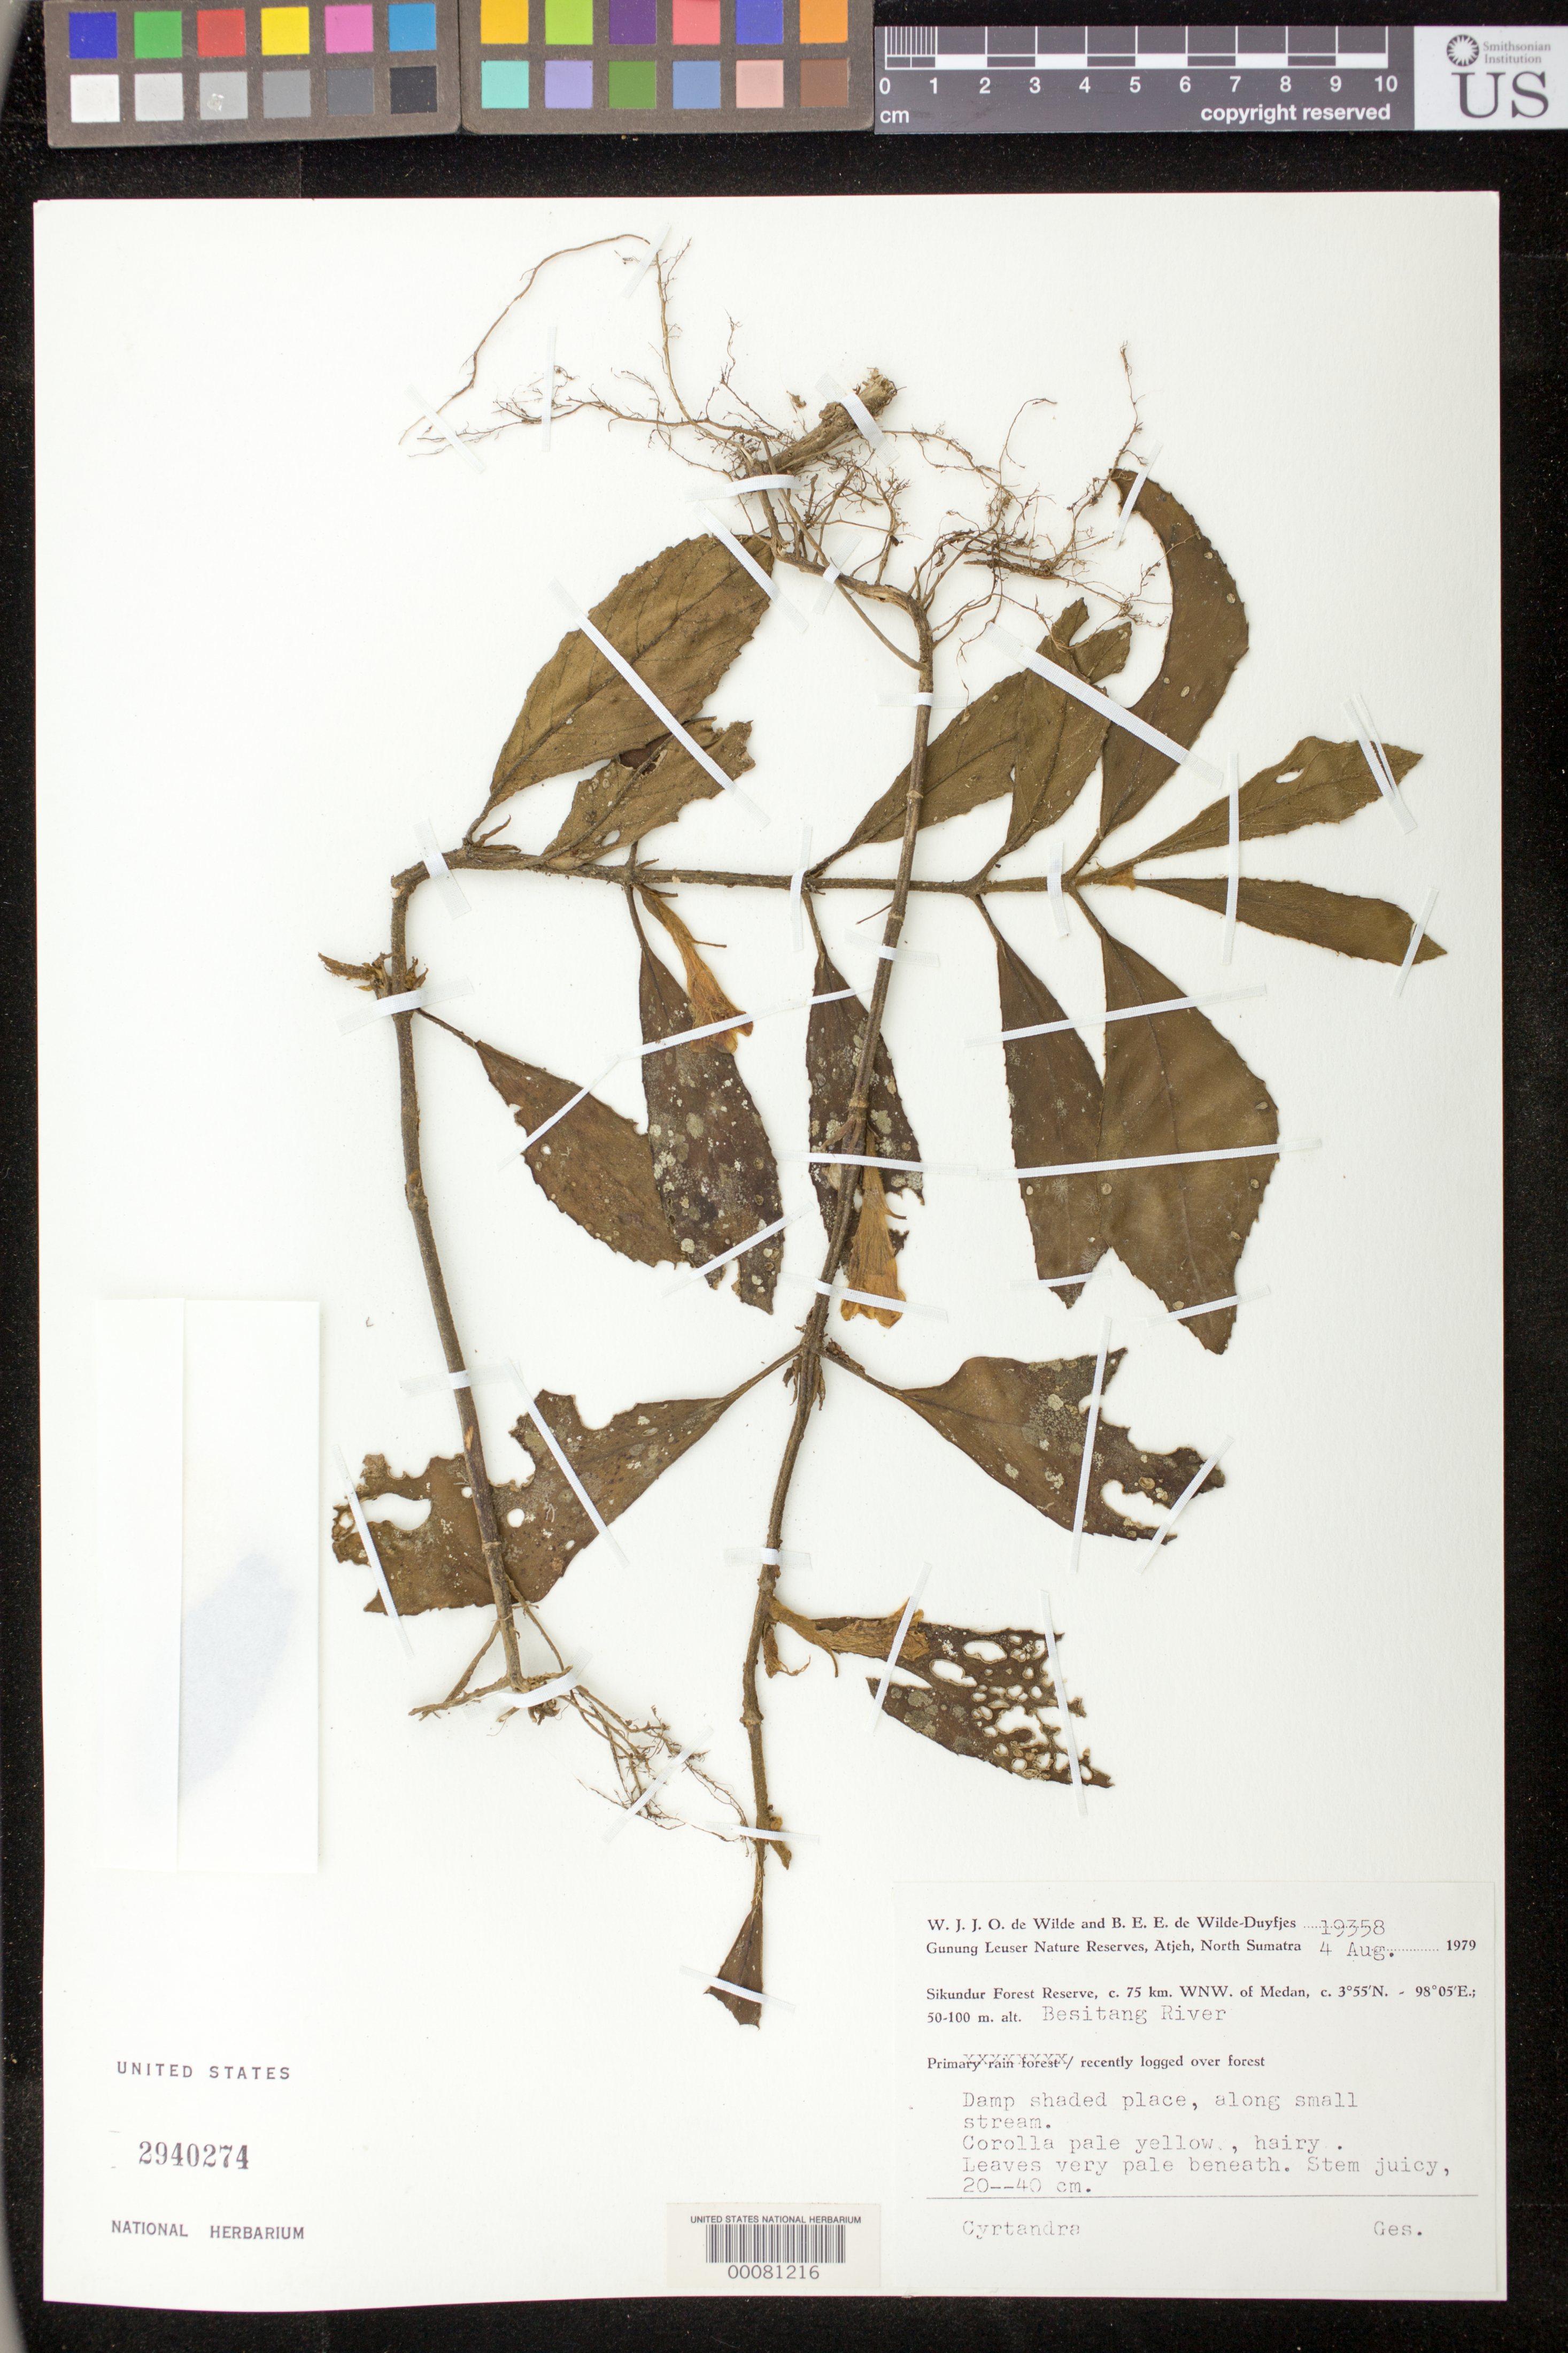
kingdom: Plantae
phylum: Tracheophyta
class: Magnoliopsida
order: Lamiales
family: Gesneriaceae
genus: Cyrtandra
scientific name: Cyrtandra sp.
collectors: W. J. de Wilde & B. E. de Wilde-Duyfjes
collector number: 19358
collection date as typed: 04 Aug 1979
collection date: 1979-08-04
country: Indonesia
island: Sumatra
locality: North sumatra prov., Sikundur forest reserve, about 75 km wnw of medan, besitang river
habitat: Newly logged over forest, damp shaded place, along small stream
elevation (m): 50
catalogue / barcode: US 2940274